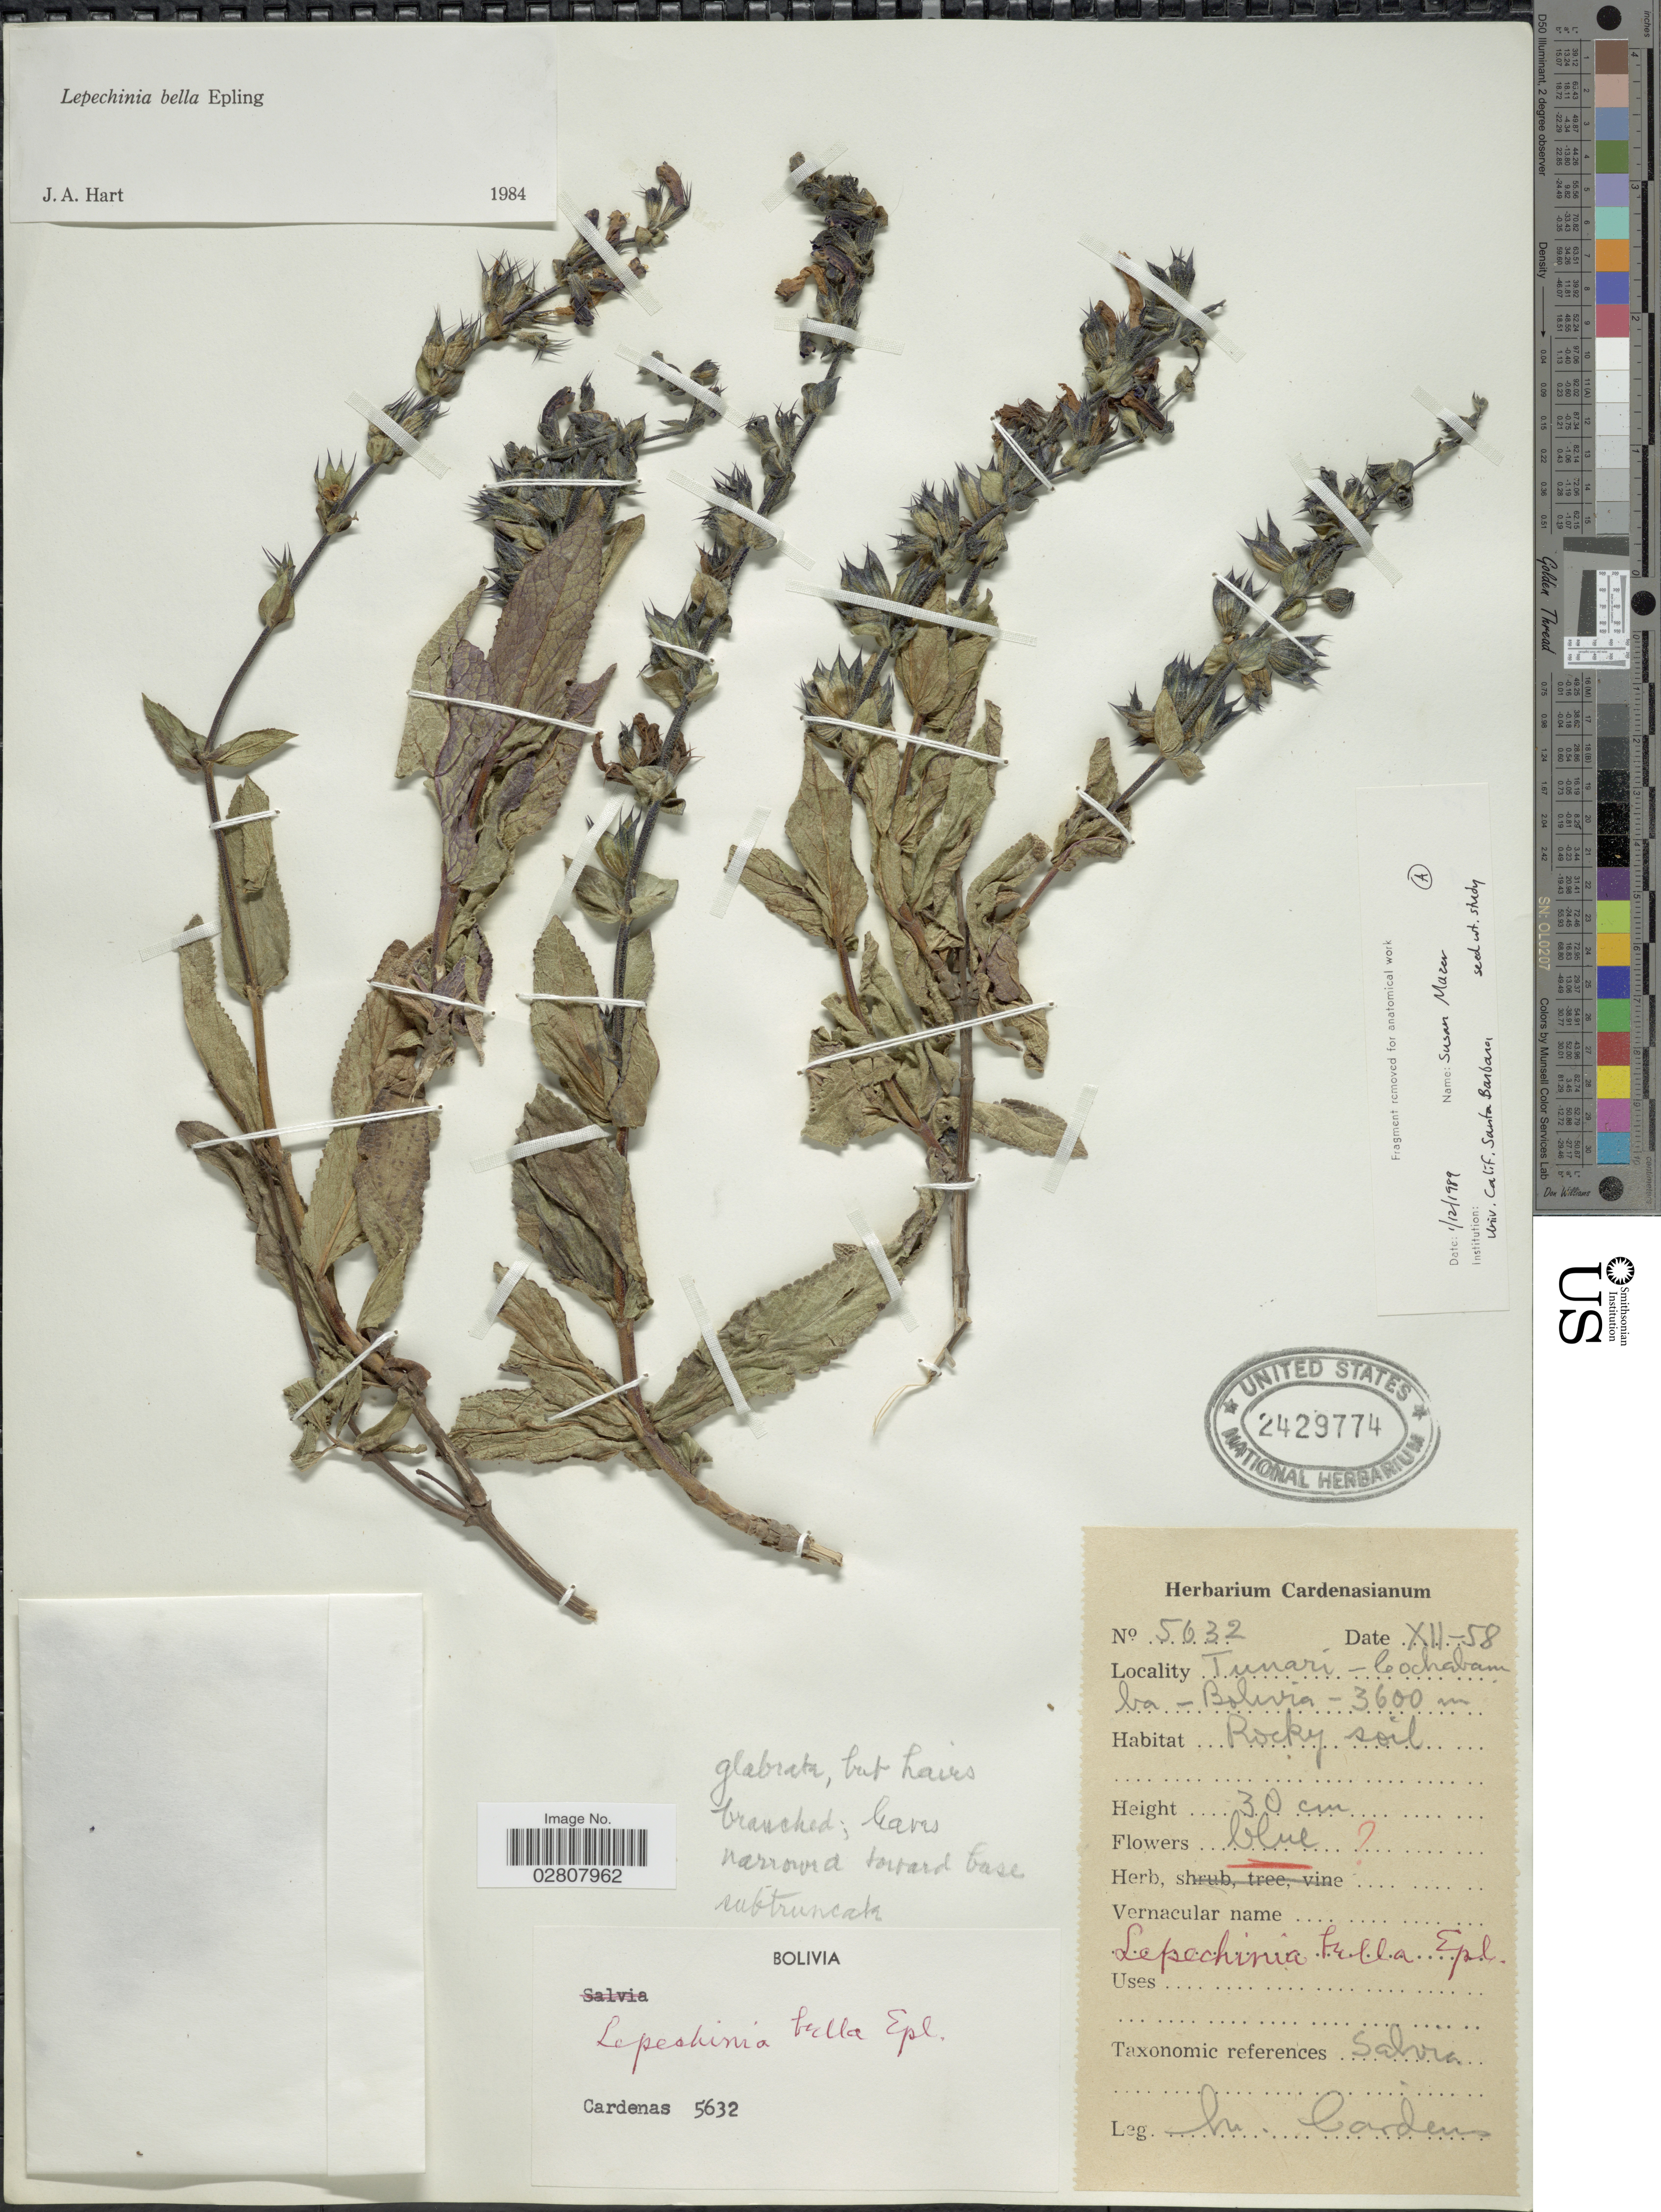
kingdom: Plantae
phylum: Tracheophyta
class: Magnoliopsida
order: Lamiales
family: Lamiaceae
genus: Lepechinia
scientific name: Lepechinia bella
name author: Epling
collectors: L. Cárdenas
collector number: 5632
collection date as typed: Transcribed d/m/y: /12/58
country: Bolivia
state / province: Cochabamba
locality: Tunari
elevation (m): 3600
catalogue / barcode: US 2429774